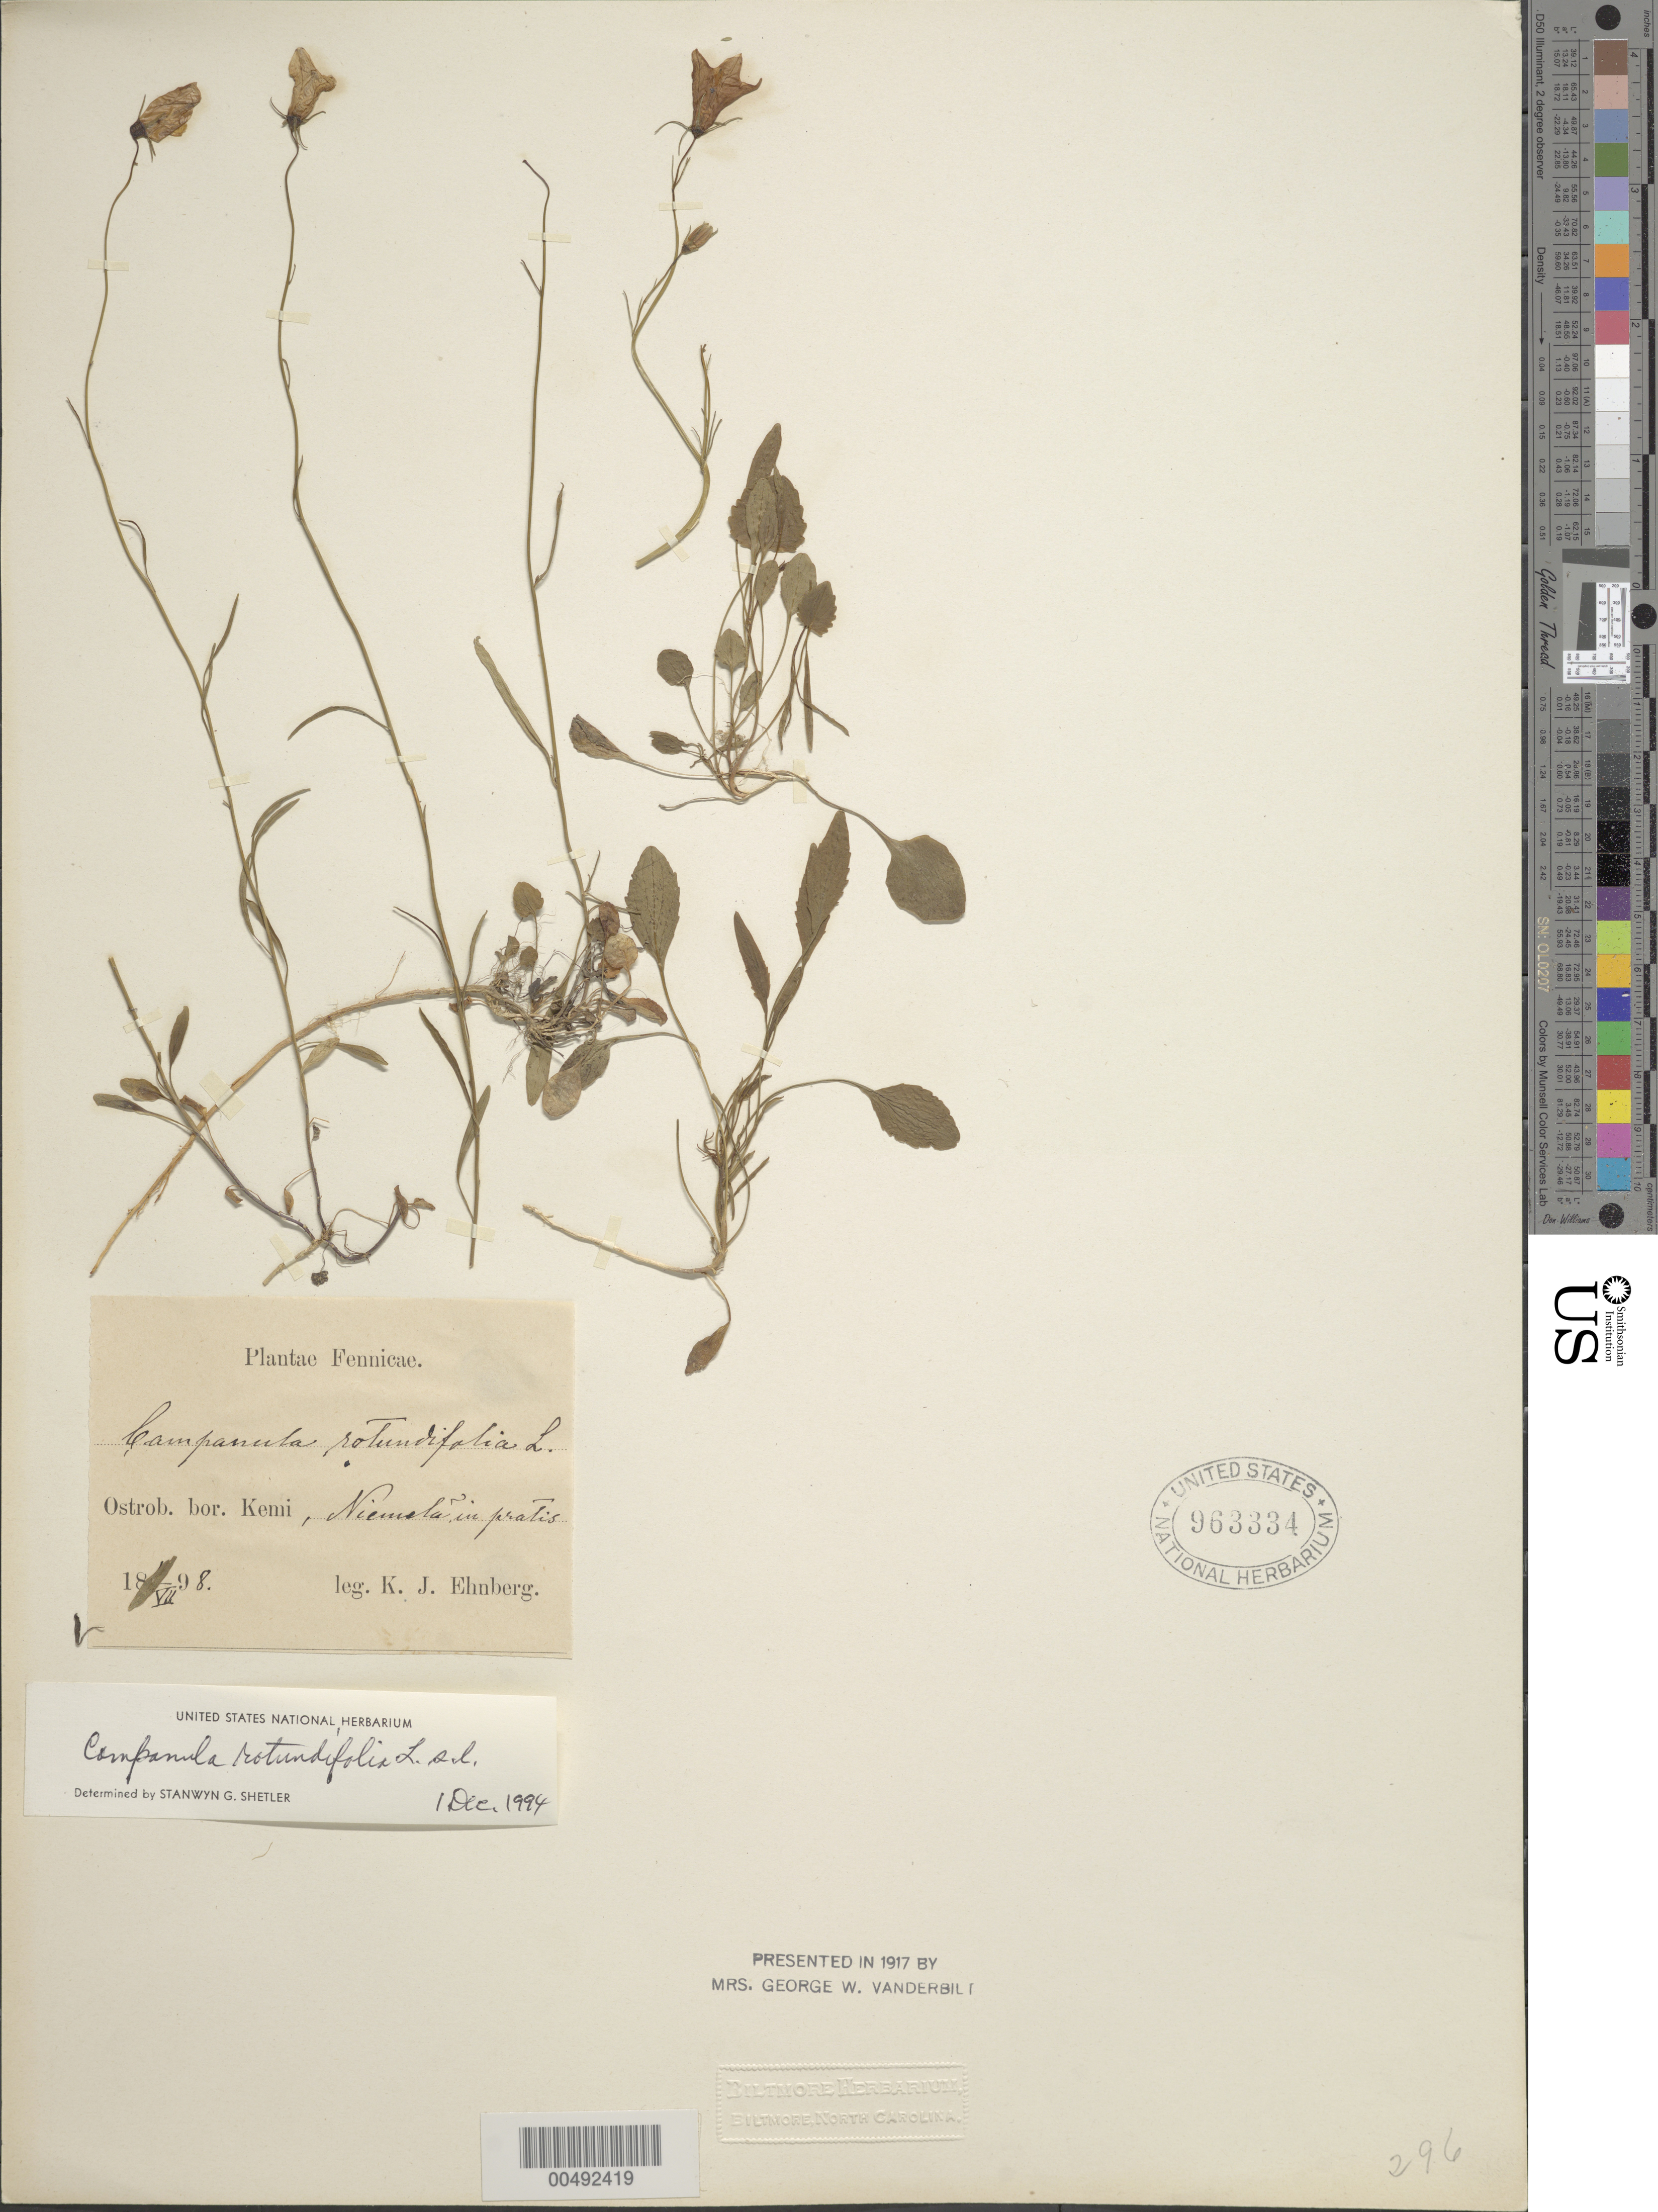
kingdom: Plantae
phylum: Tracheophyta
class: Magnoliopsida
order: Asterales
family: Campanulaceae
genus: Campanula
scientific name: Campanula rotundifolia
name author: L.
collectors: K. Ehnberg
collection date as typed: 19 Jul 1898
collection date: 1898-07-19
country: Finland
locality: Ostrob. bor. [N. Ostrobothnia] Kemi, Niemela [sp?]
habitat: in pratis [meadow]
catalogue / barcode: US 963334